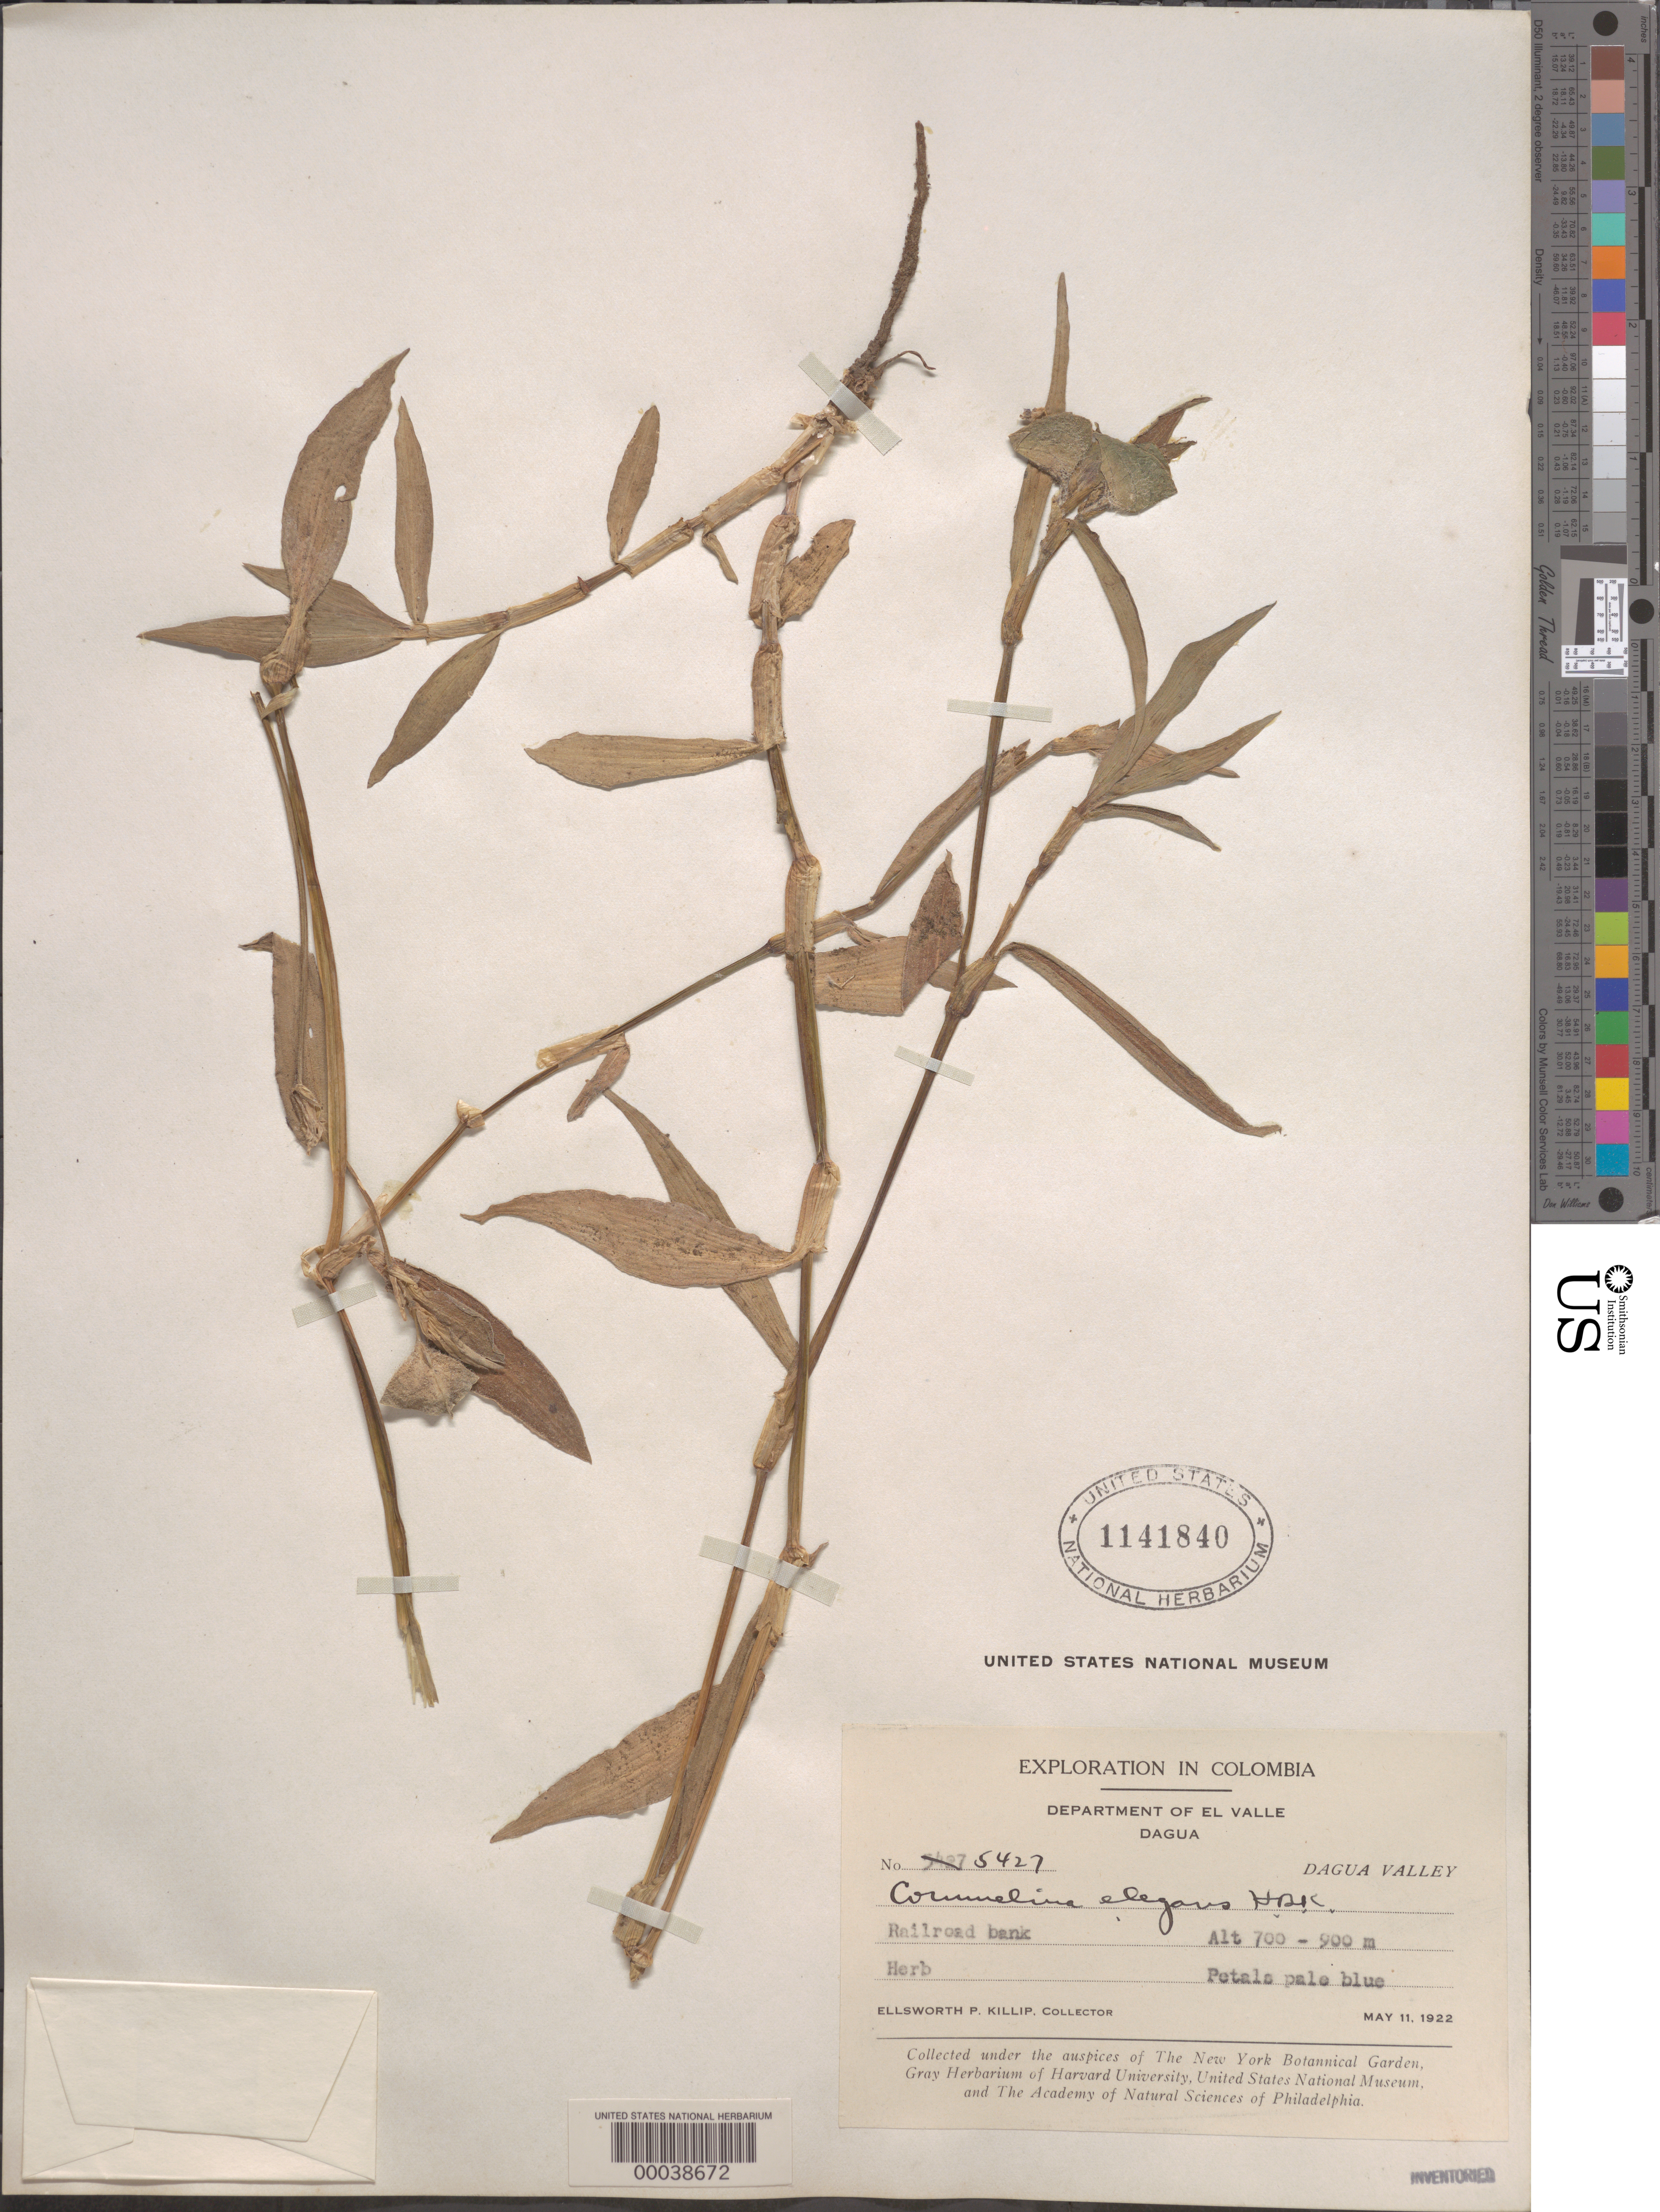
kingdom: Plantae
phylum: Tracheophyta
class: Liliopsida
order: Commelinales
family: Commelinaceae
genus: Commelina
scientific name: Commelina erecta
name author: L.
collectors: E. P. Killip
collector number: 5427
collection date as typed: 11 May 1922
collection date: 1922-05-11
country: Colombia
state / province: Valle del Cauca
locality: Dagua; Dagua Valley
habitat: Railroad embankment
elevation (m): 700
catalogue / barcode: US 1141840